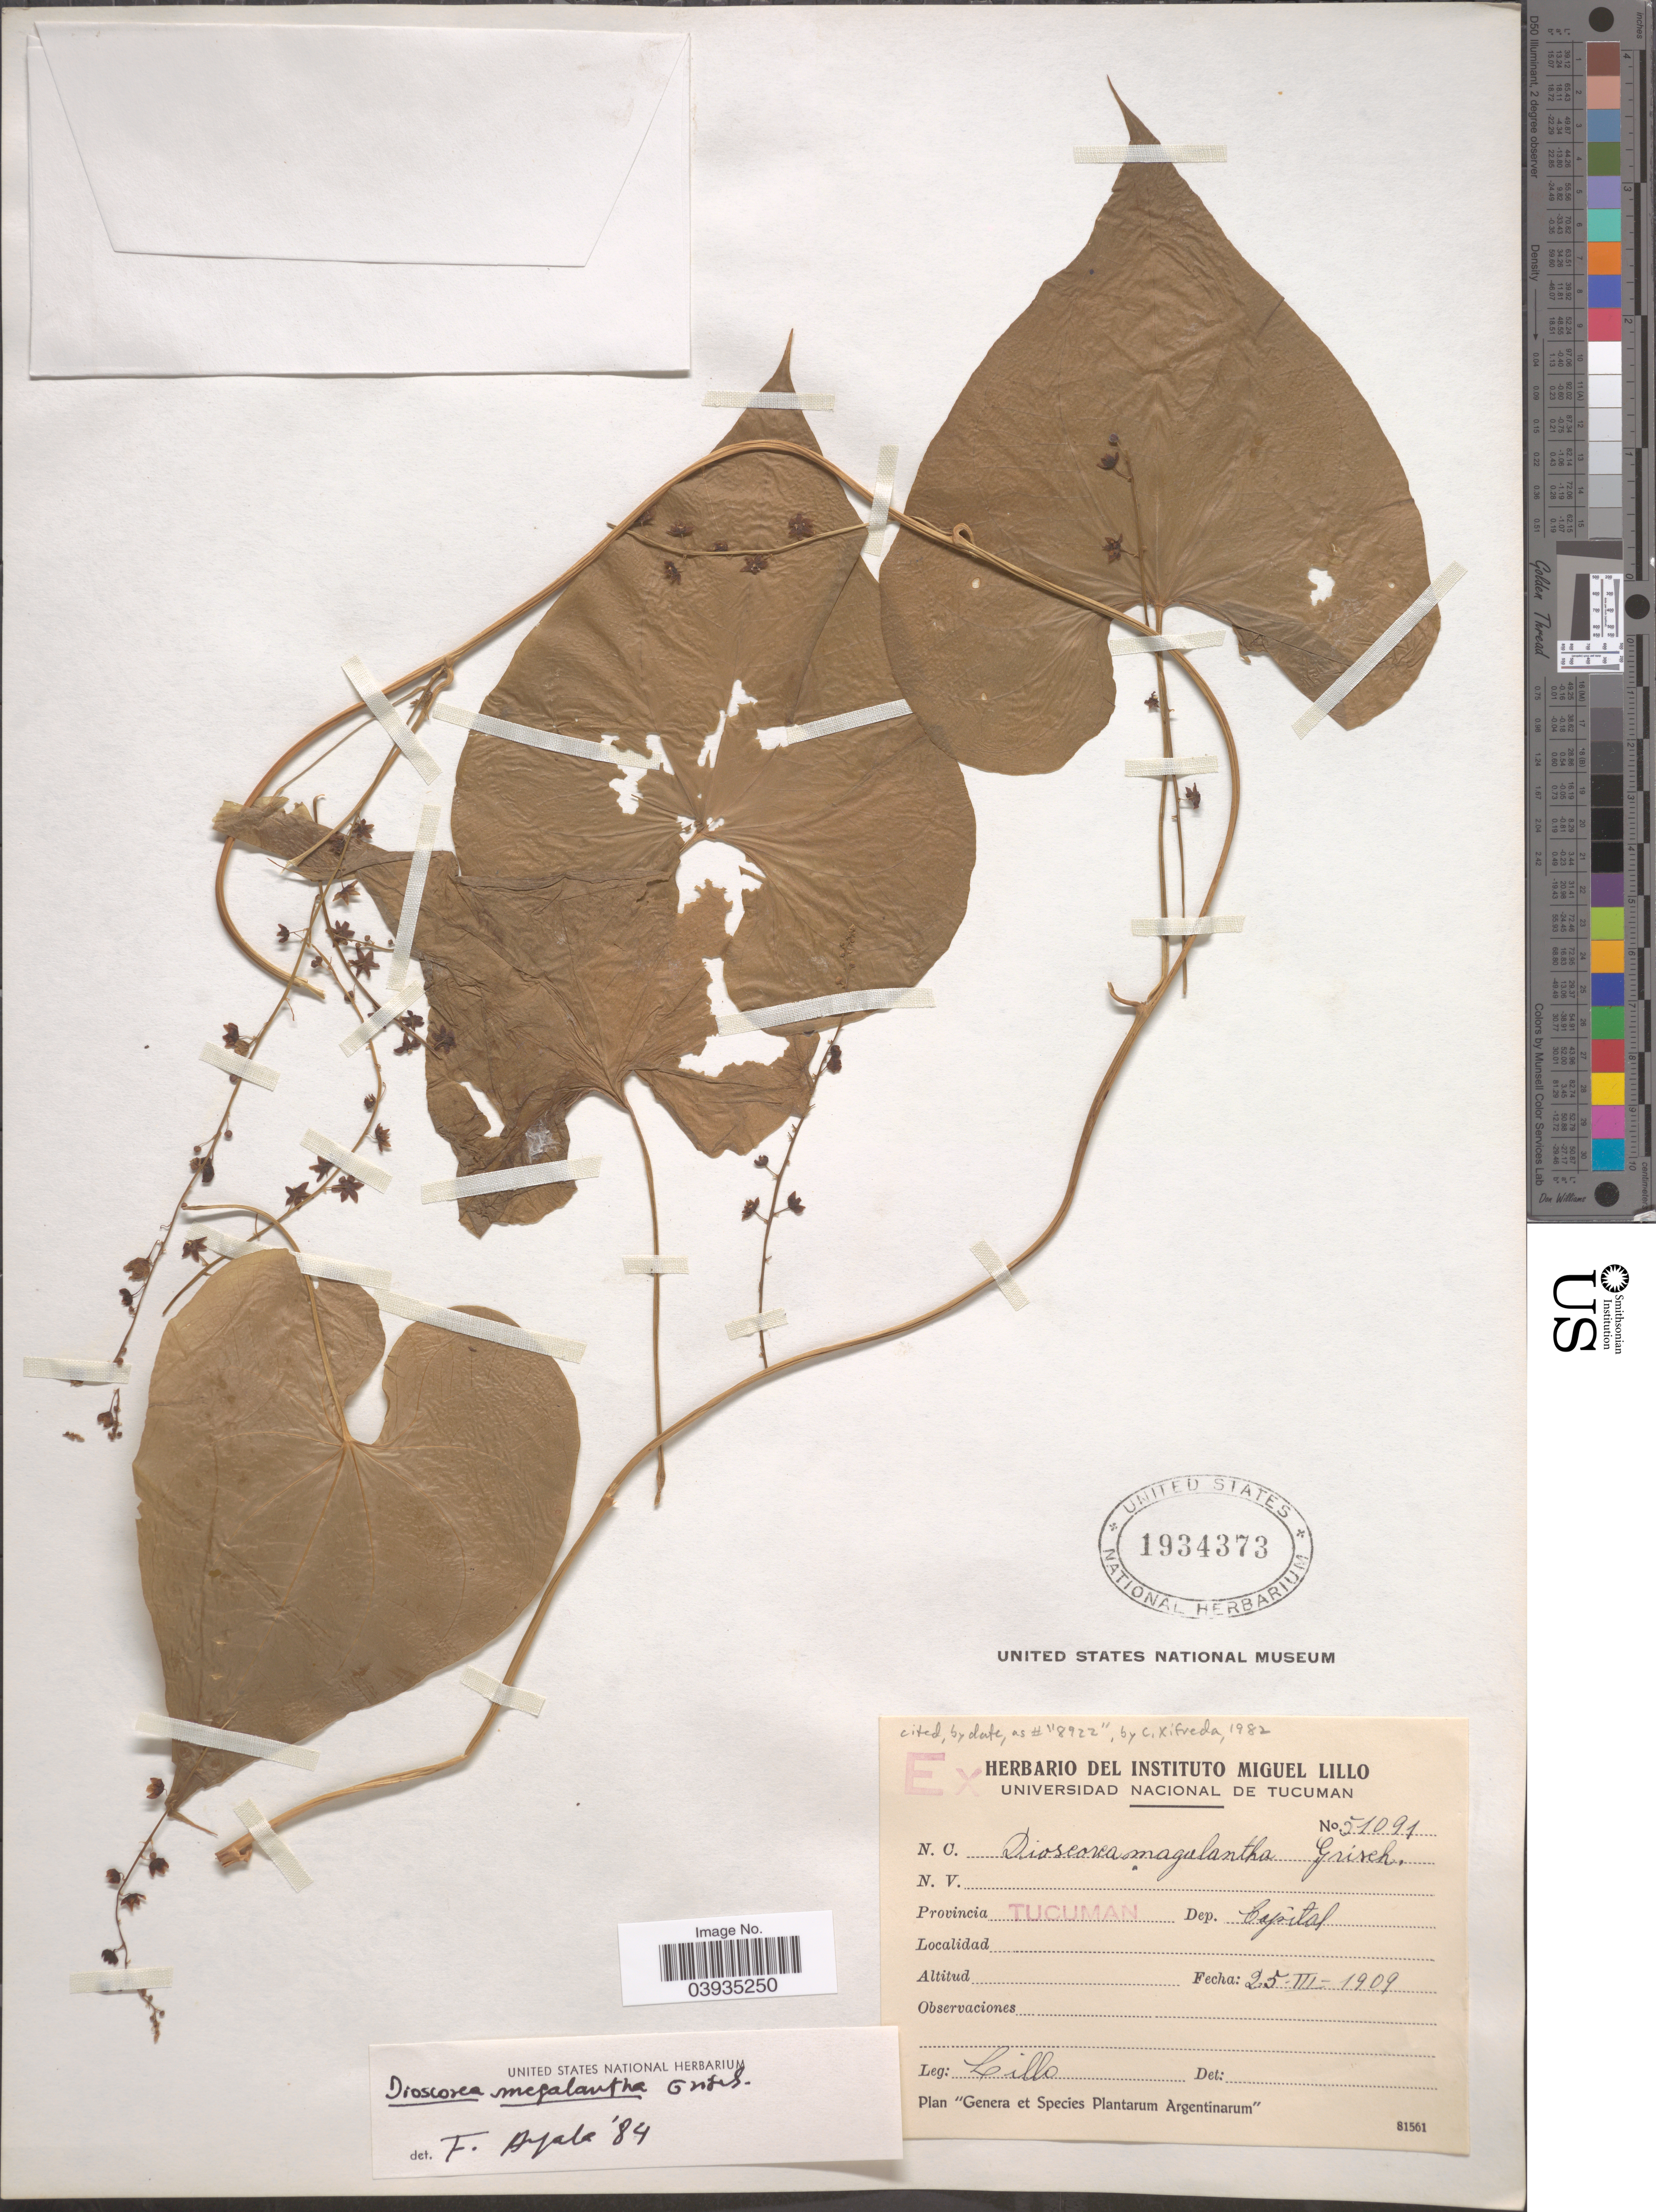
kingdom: Plantae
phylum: Tracheophyta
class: Liliopsida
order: Dioscoreales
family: Dioscoreaceae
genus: Dioscorea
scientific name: Dioscorea megalantha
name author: Griseb.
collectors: M. Lillo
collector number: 51091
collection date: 1909-03-25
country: Argentina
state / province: Tucuman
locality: Dep. Capital.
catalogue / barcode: US 1934373